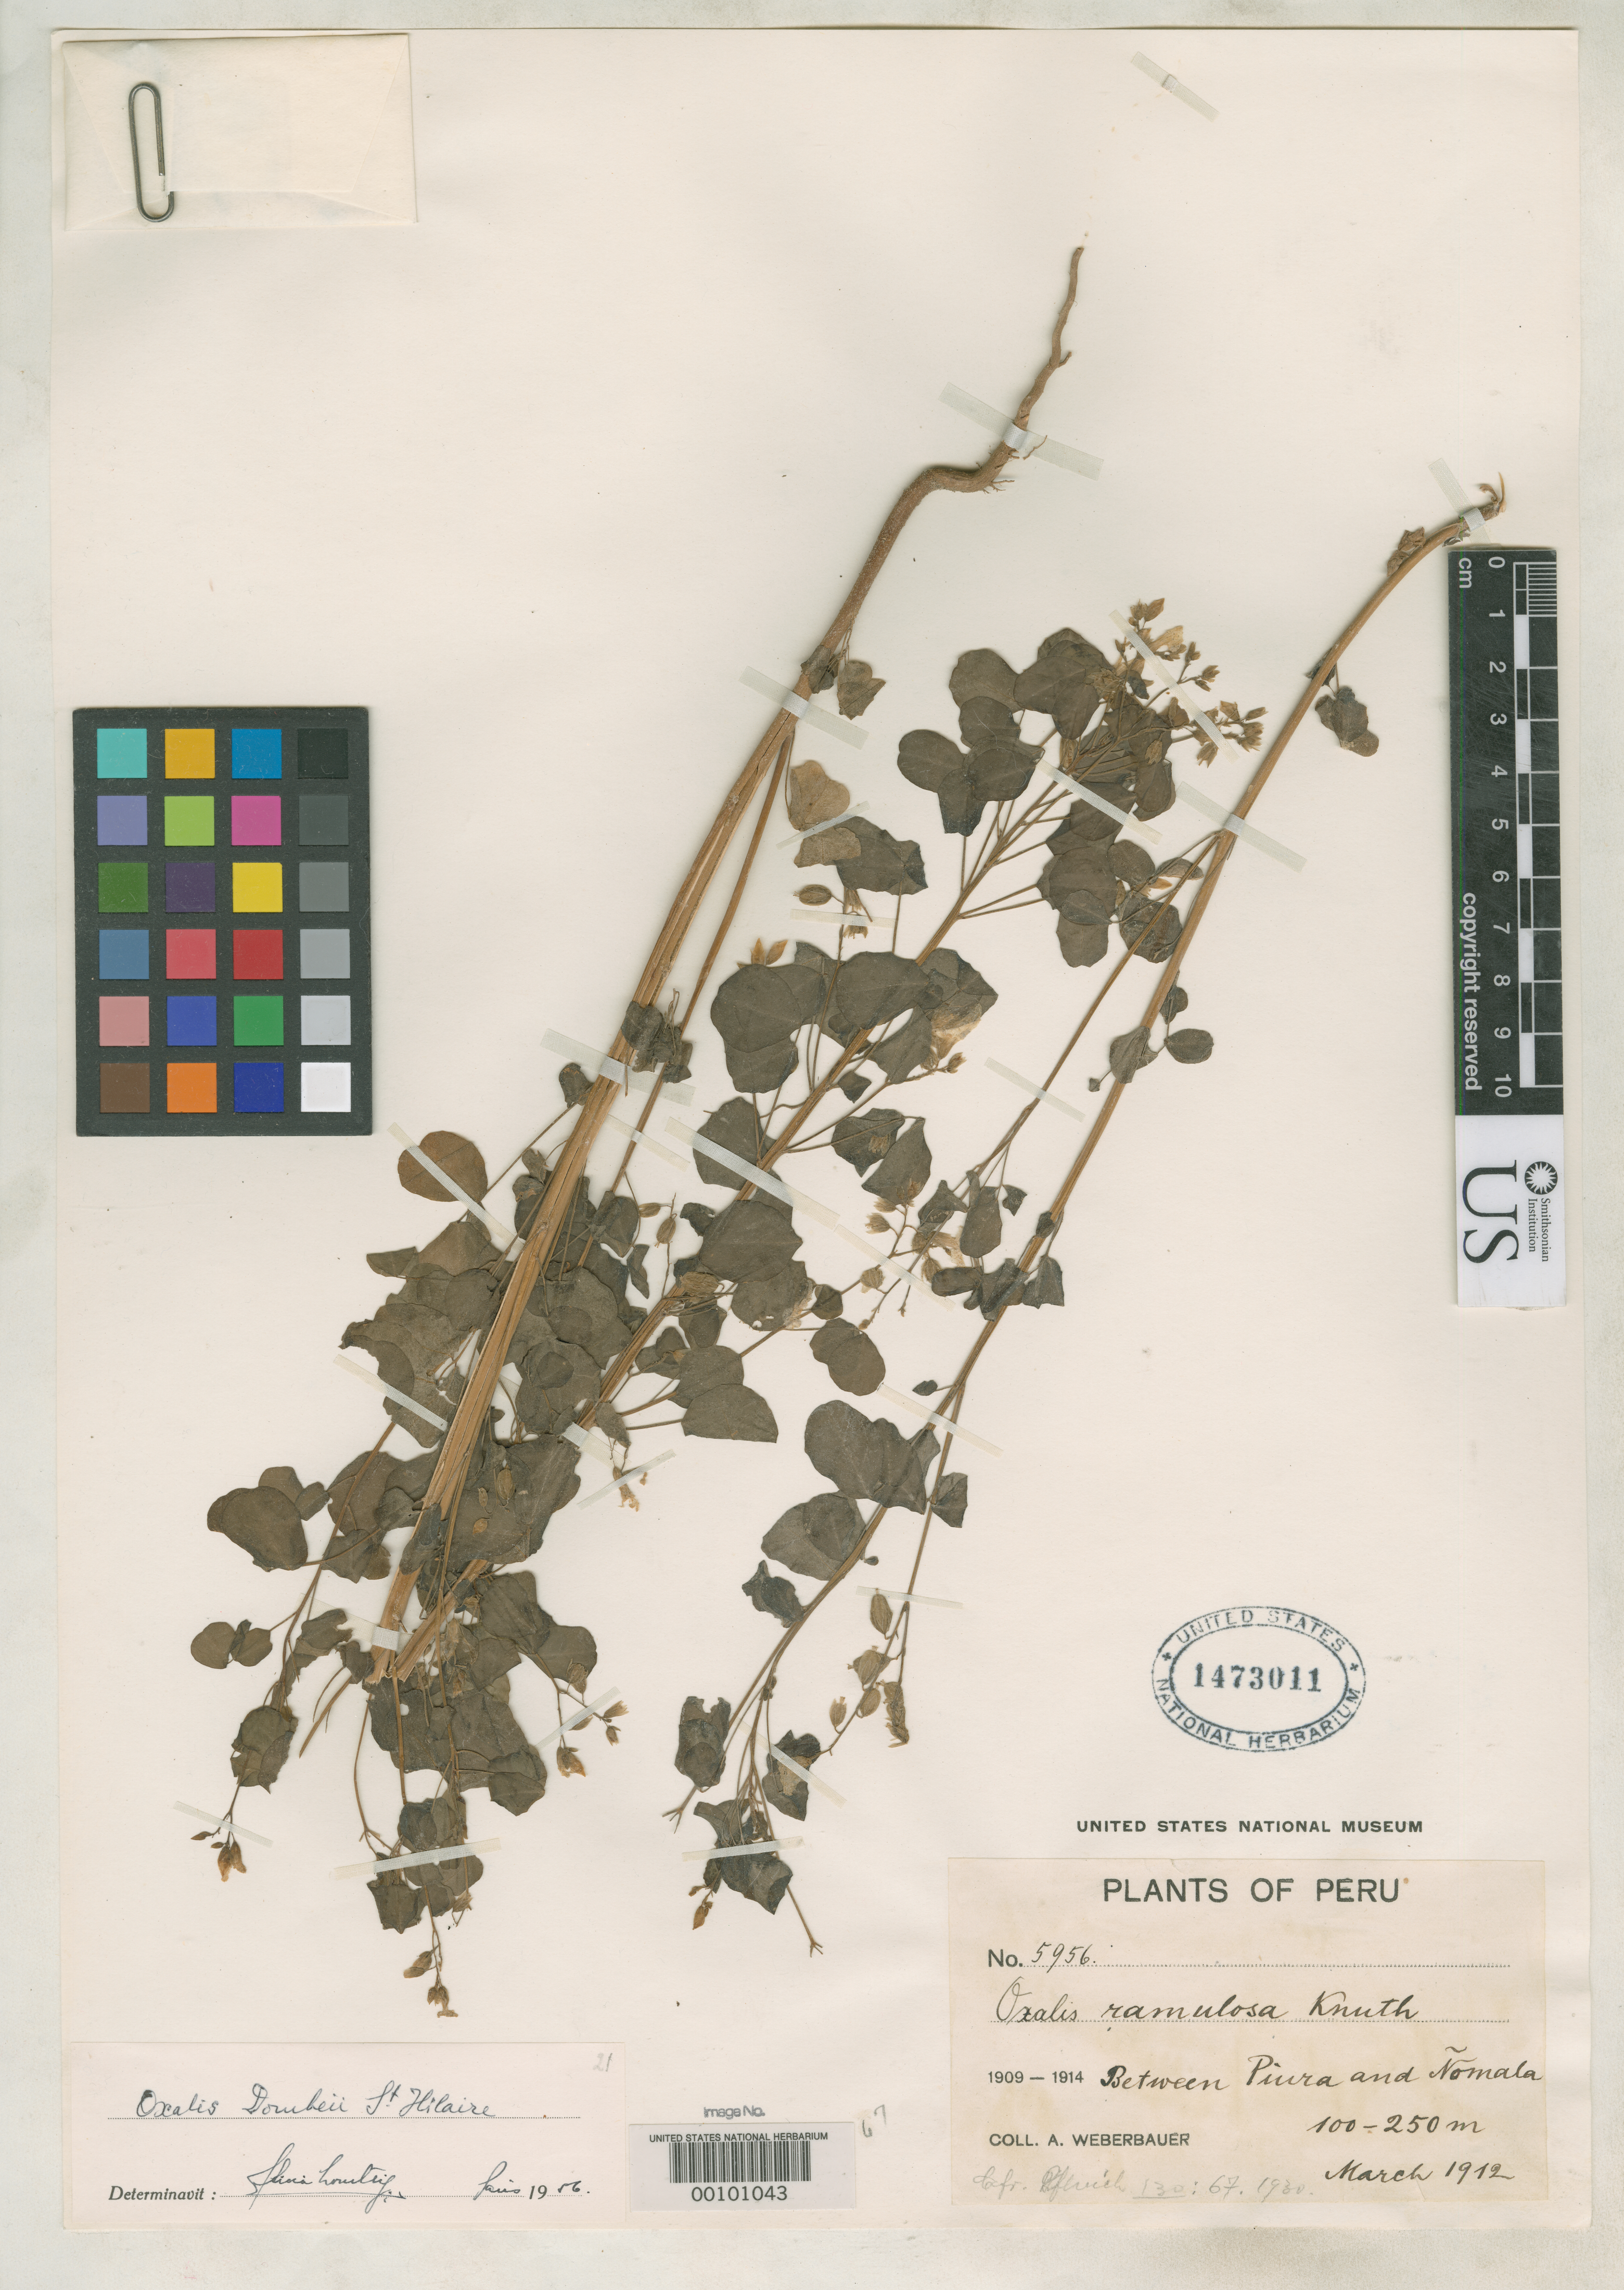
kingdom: Plantae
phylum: Tracheophyta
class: Magnoliopsida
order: Oxalidales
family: Oxalidaceae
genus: Oxalis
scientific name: Oxalis ramulosa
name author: R. Knuth in Engl.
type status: Isotype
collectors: A. Weberbauer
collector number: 5956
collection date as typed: Mar 1912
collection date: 1912-03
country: Peru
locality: between Piura and Nomala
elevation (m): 100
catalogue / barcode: US 1473011